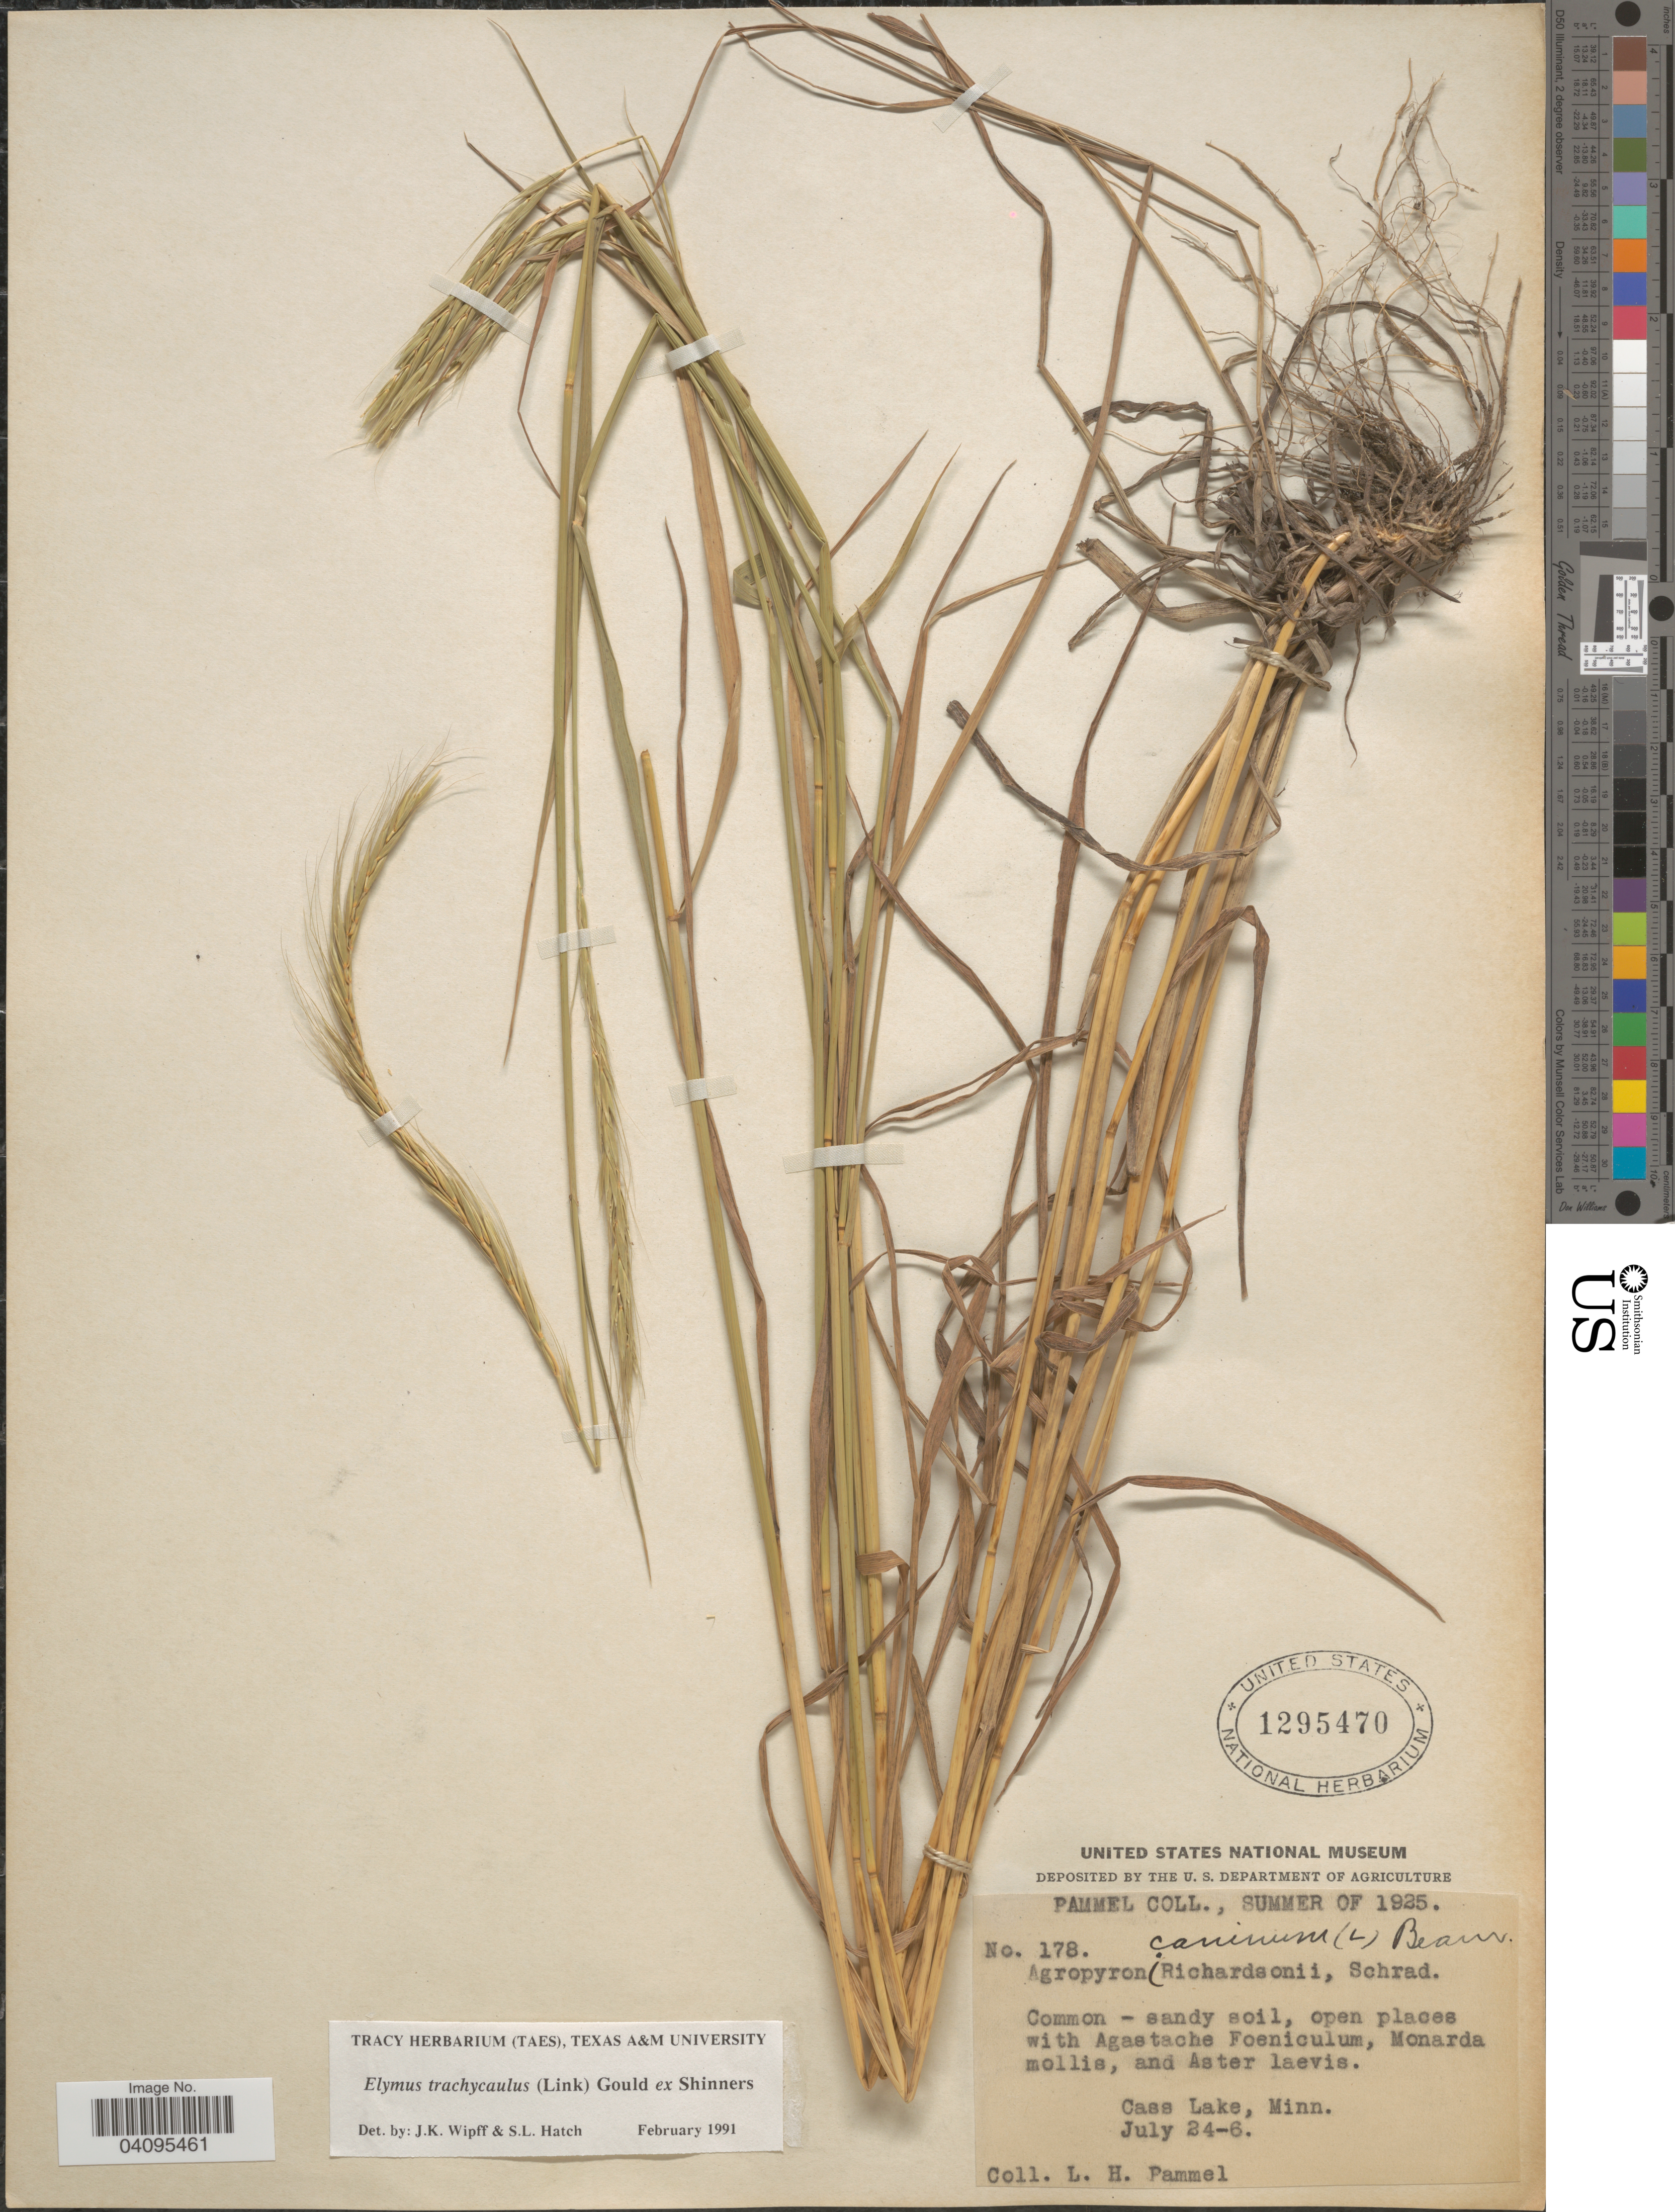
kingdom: Plantae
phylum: Tracheophyta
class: Liliopsida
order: Poales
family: Poaceae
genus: Elymus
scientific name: Elymus trachycaulus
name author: (Link) Gould ex Shinners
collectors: L. Pammel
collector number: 178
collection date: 1925-06-24/1925-07-24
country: United States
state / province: Minnesota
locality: Cass Lake.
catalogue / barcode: US 1295470